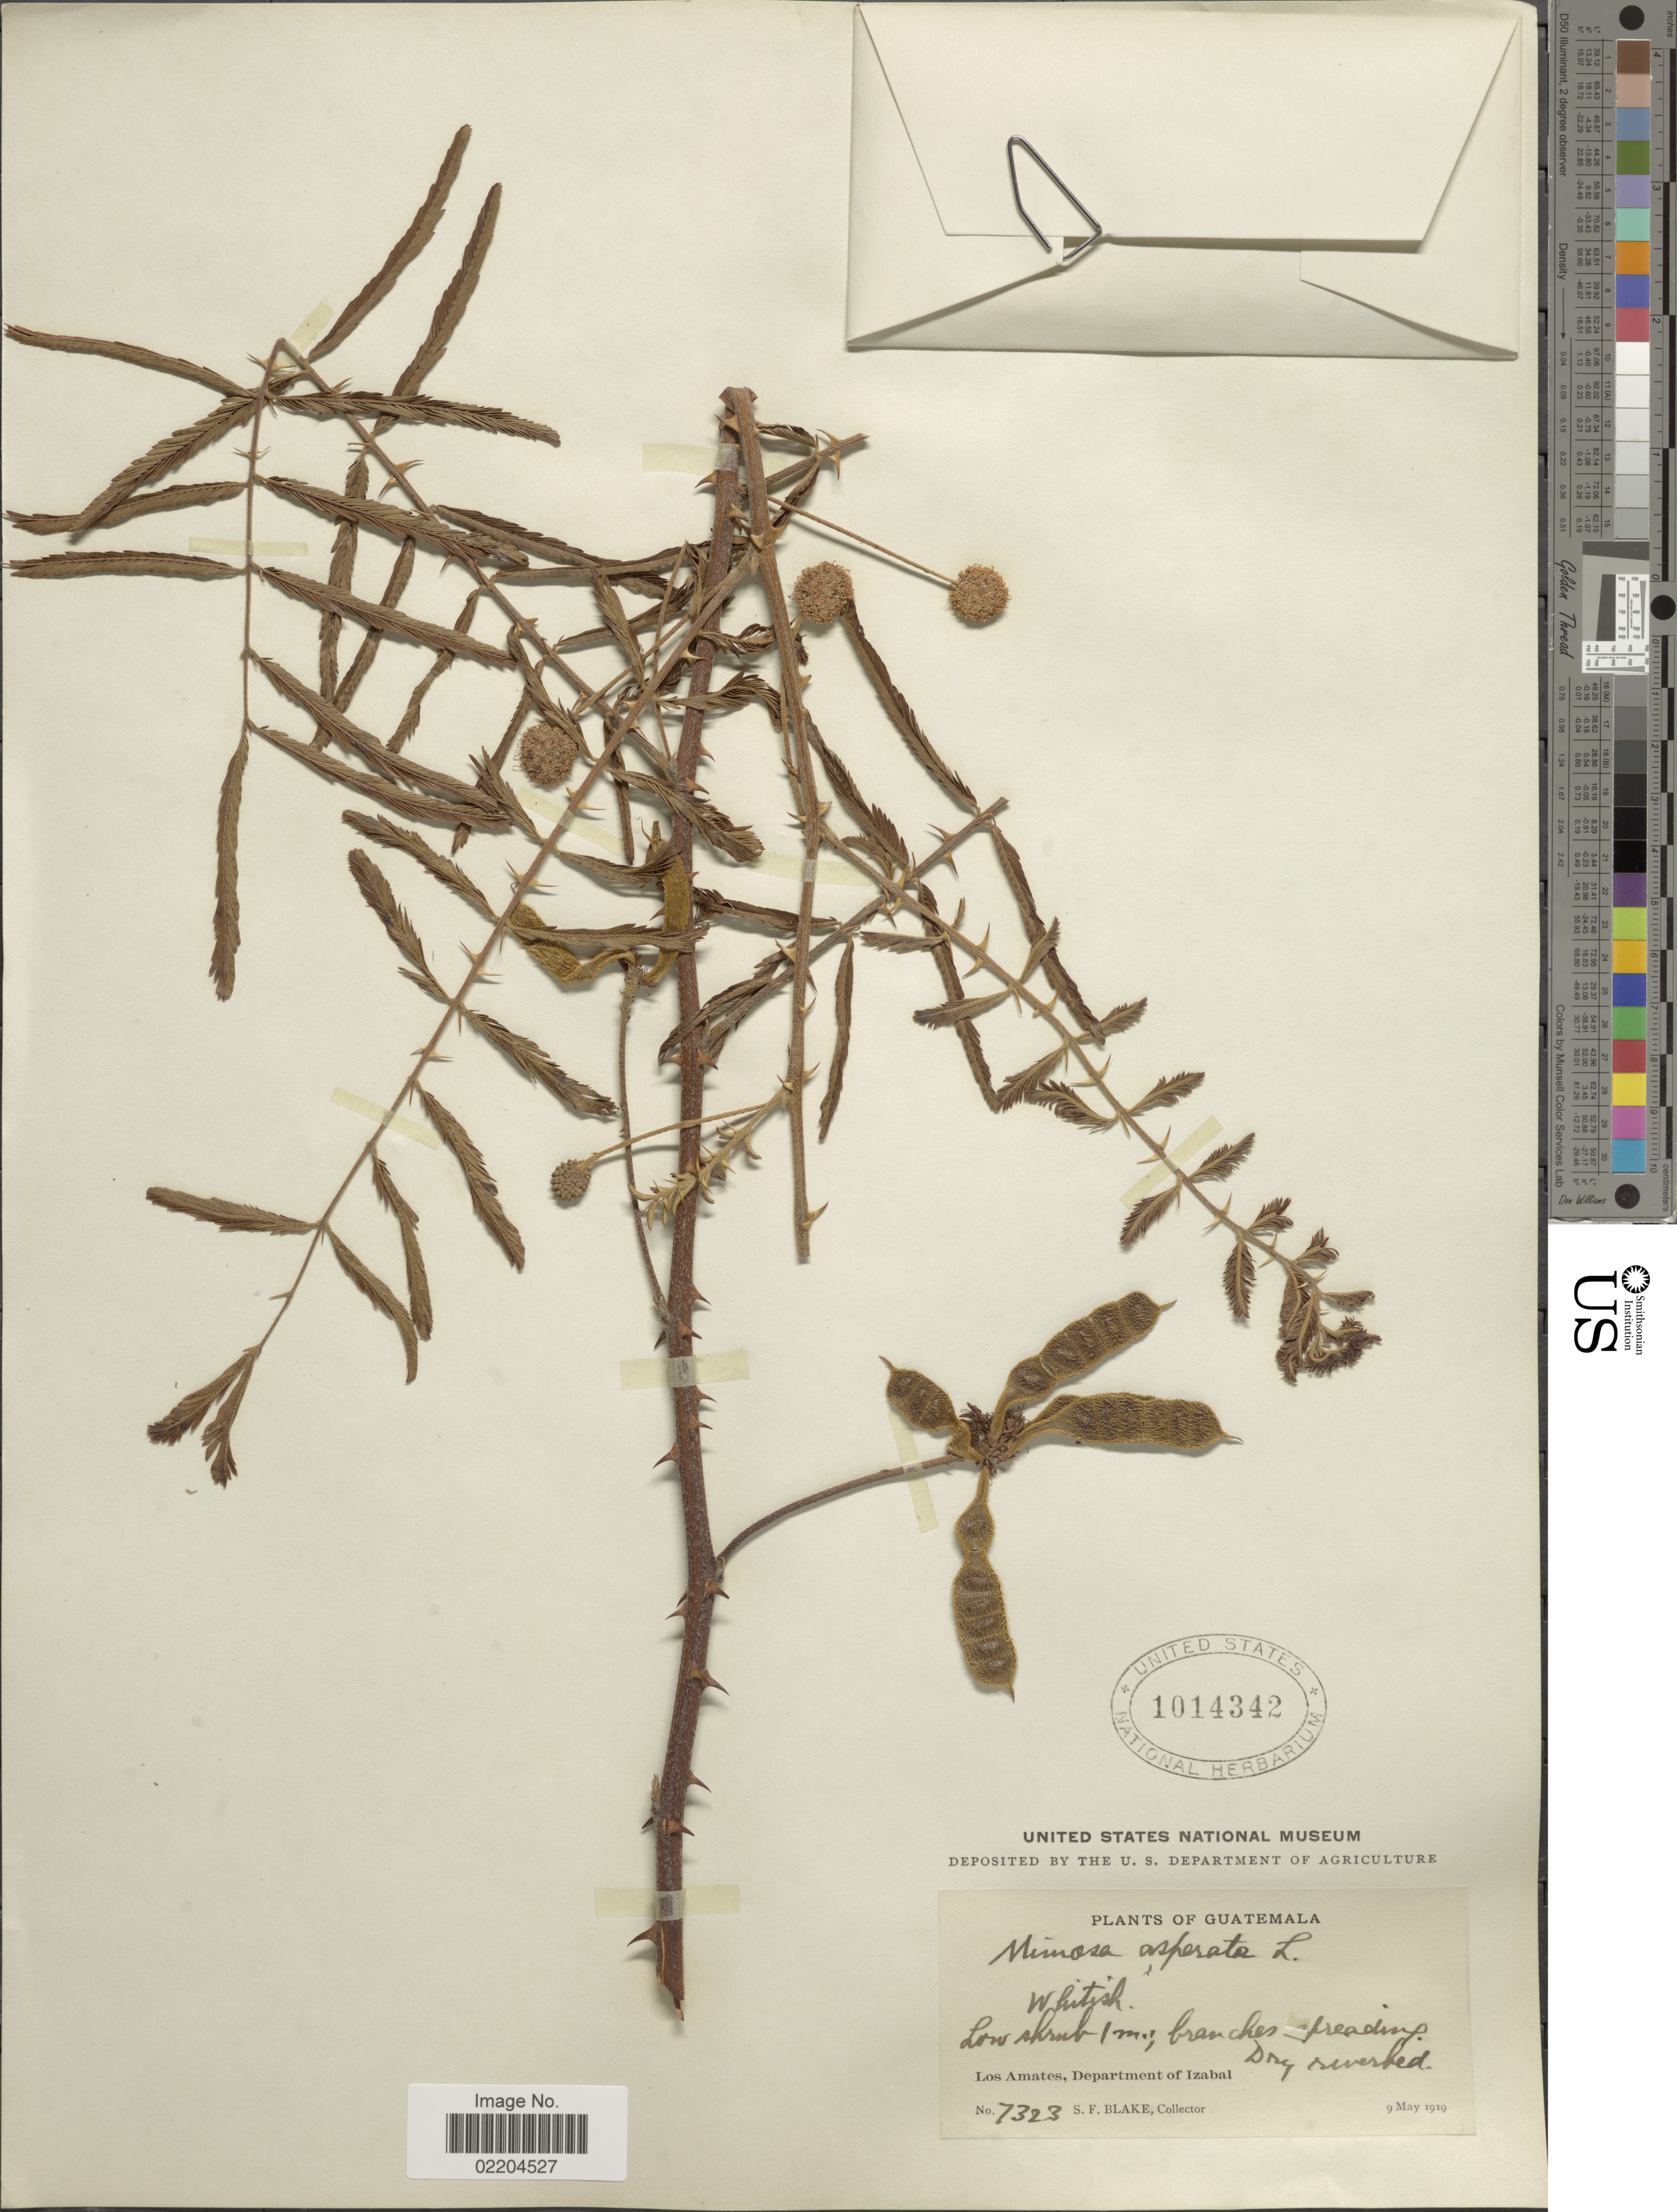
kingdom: Plantae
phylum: Tracheophyta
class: Magnoliopsida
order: Fabales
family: Fabaceae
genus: Mimosa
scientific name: Mimosa pigra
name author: L.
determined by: Strong, Mark T., (BOT), Smithsonian Institution - National Museum of Natural History (UNITED STATES)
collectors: S. Blake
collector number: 7323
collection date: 1919-05-09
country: Guatemala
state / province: Izabal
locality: Los Amates, Department of Izabal.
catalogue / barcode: US 1014342